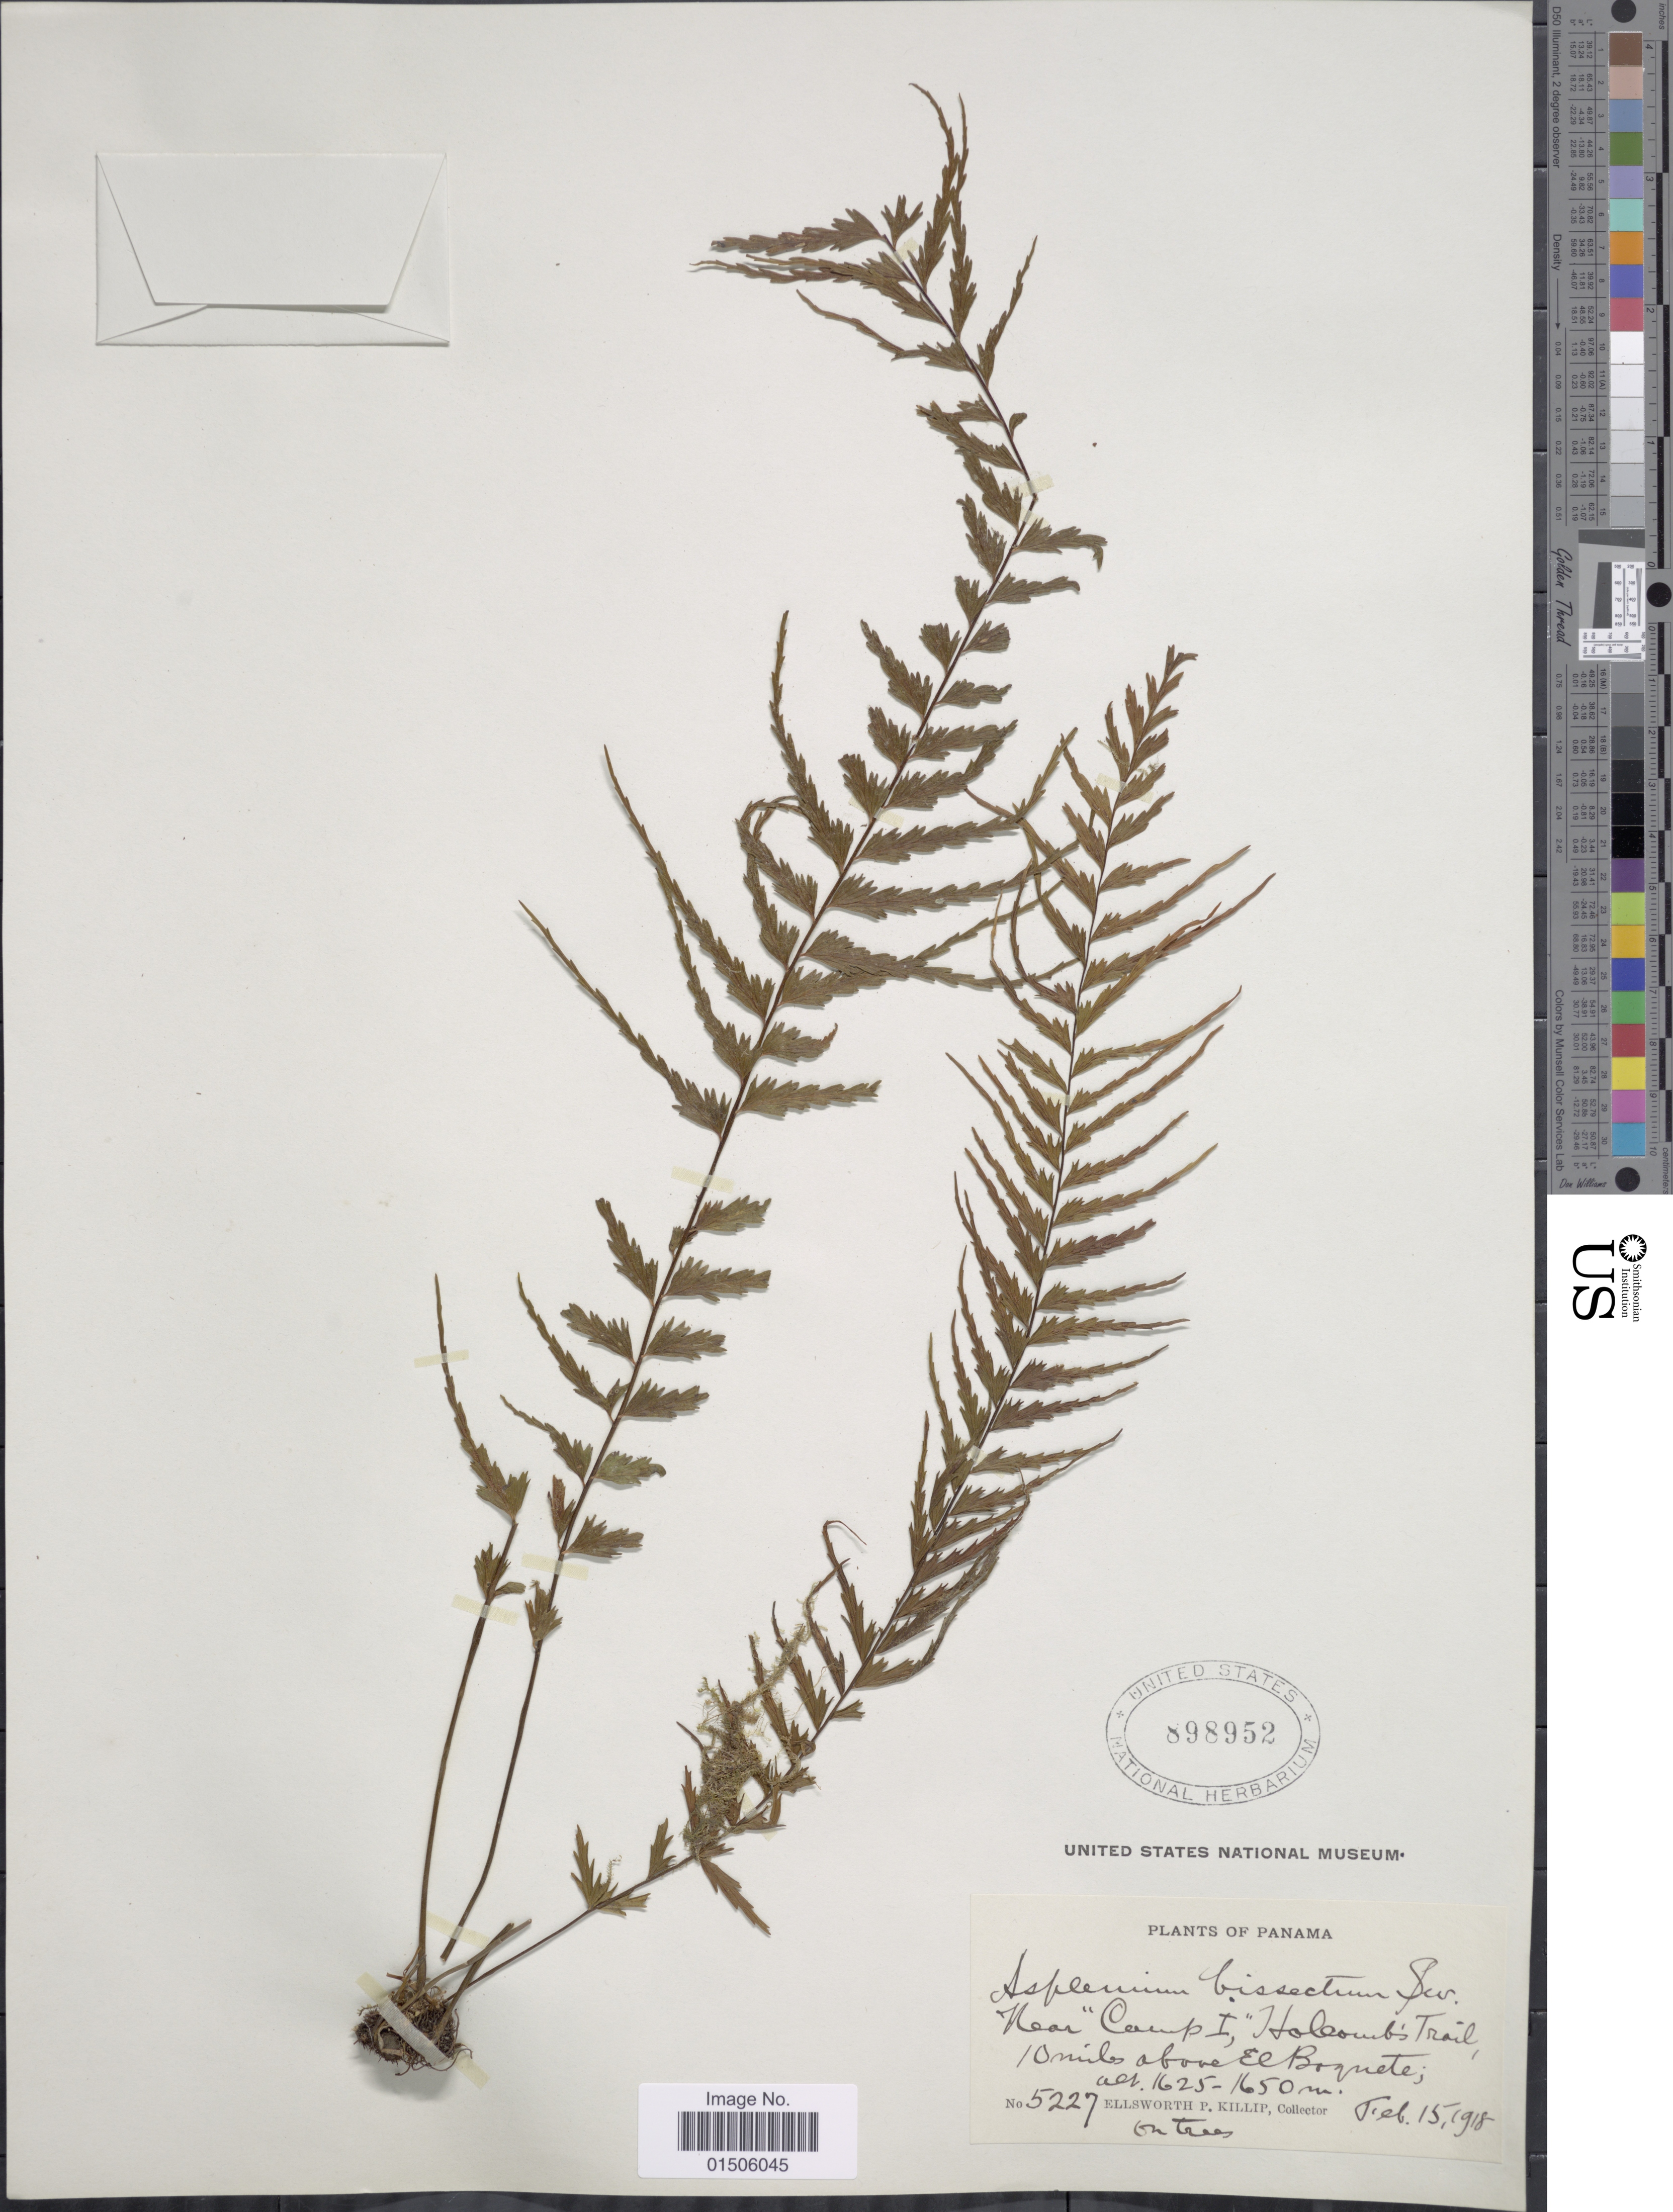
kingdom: Plantae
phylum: Tracheophyta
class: Polypodiopsida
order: Polypodiales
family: Aspleniaceae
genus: Asplenium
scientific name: Asplenium dissectum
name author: Sw.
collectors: E. P. Killip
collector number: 5227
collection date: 1918-02-15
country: Panama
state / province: Chiriqui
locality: Near " Camp 1 " Holcomb's Trail 10 miles above El Boquete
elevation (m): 1625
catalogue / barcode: US 898952